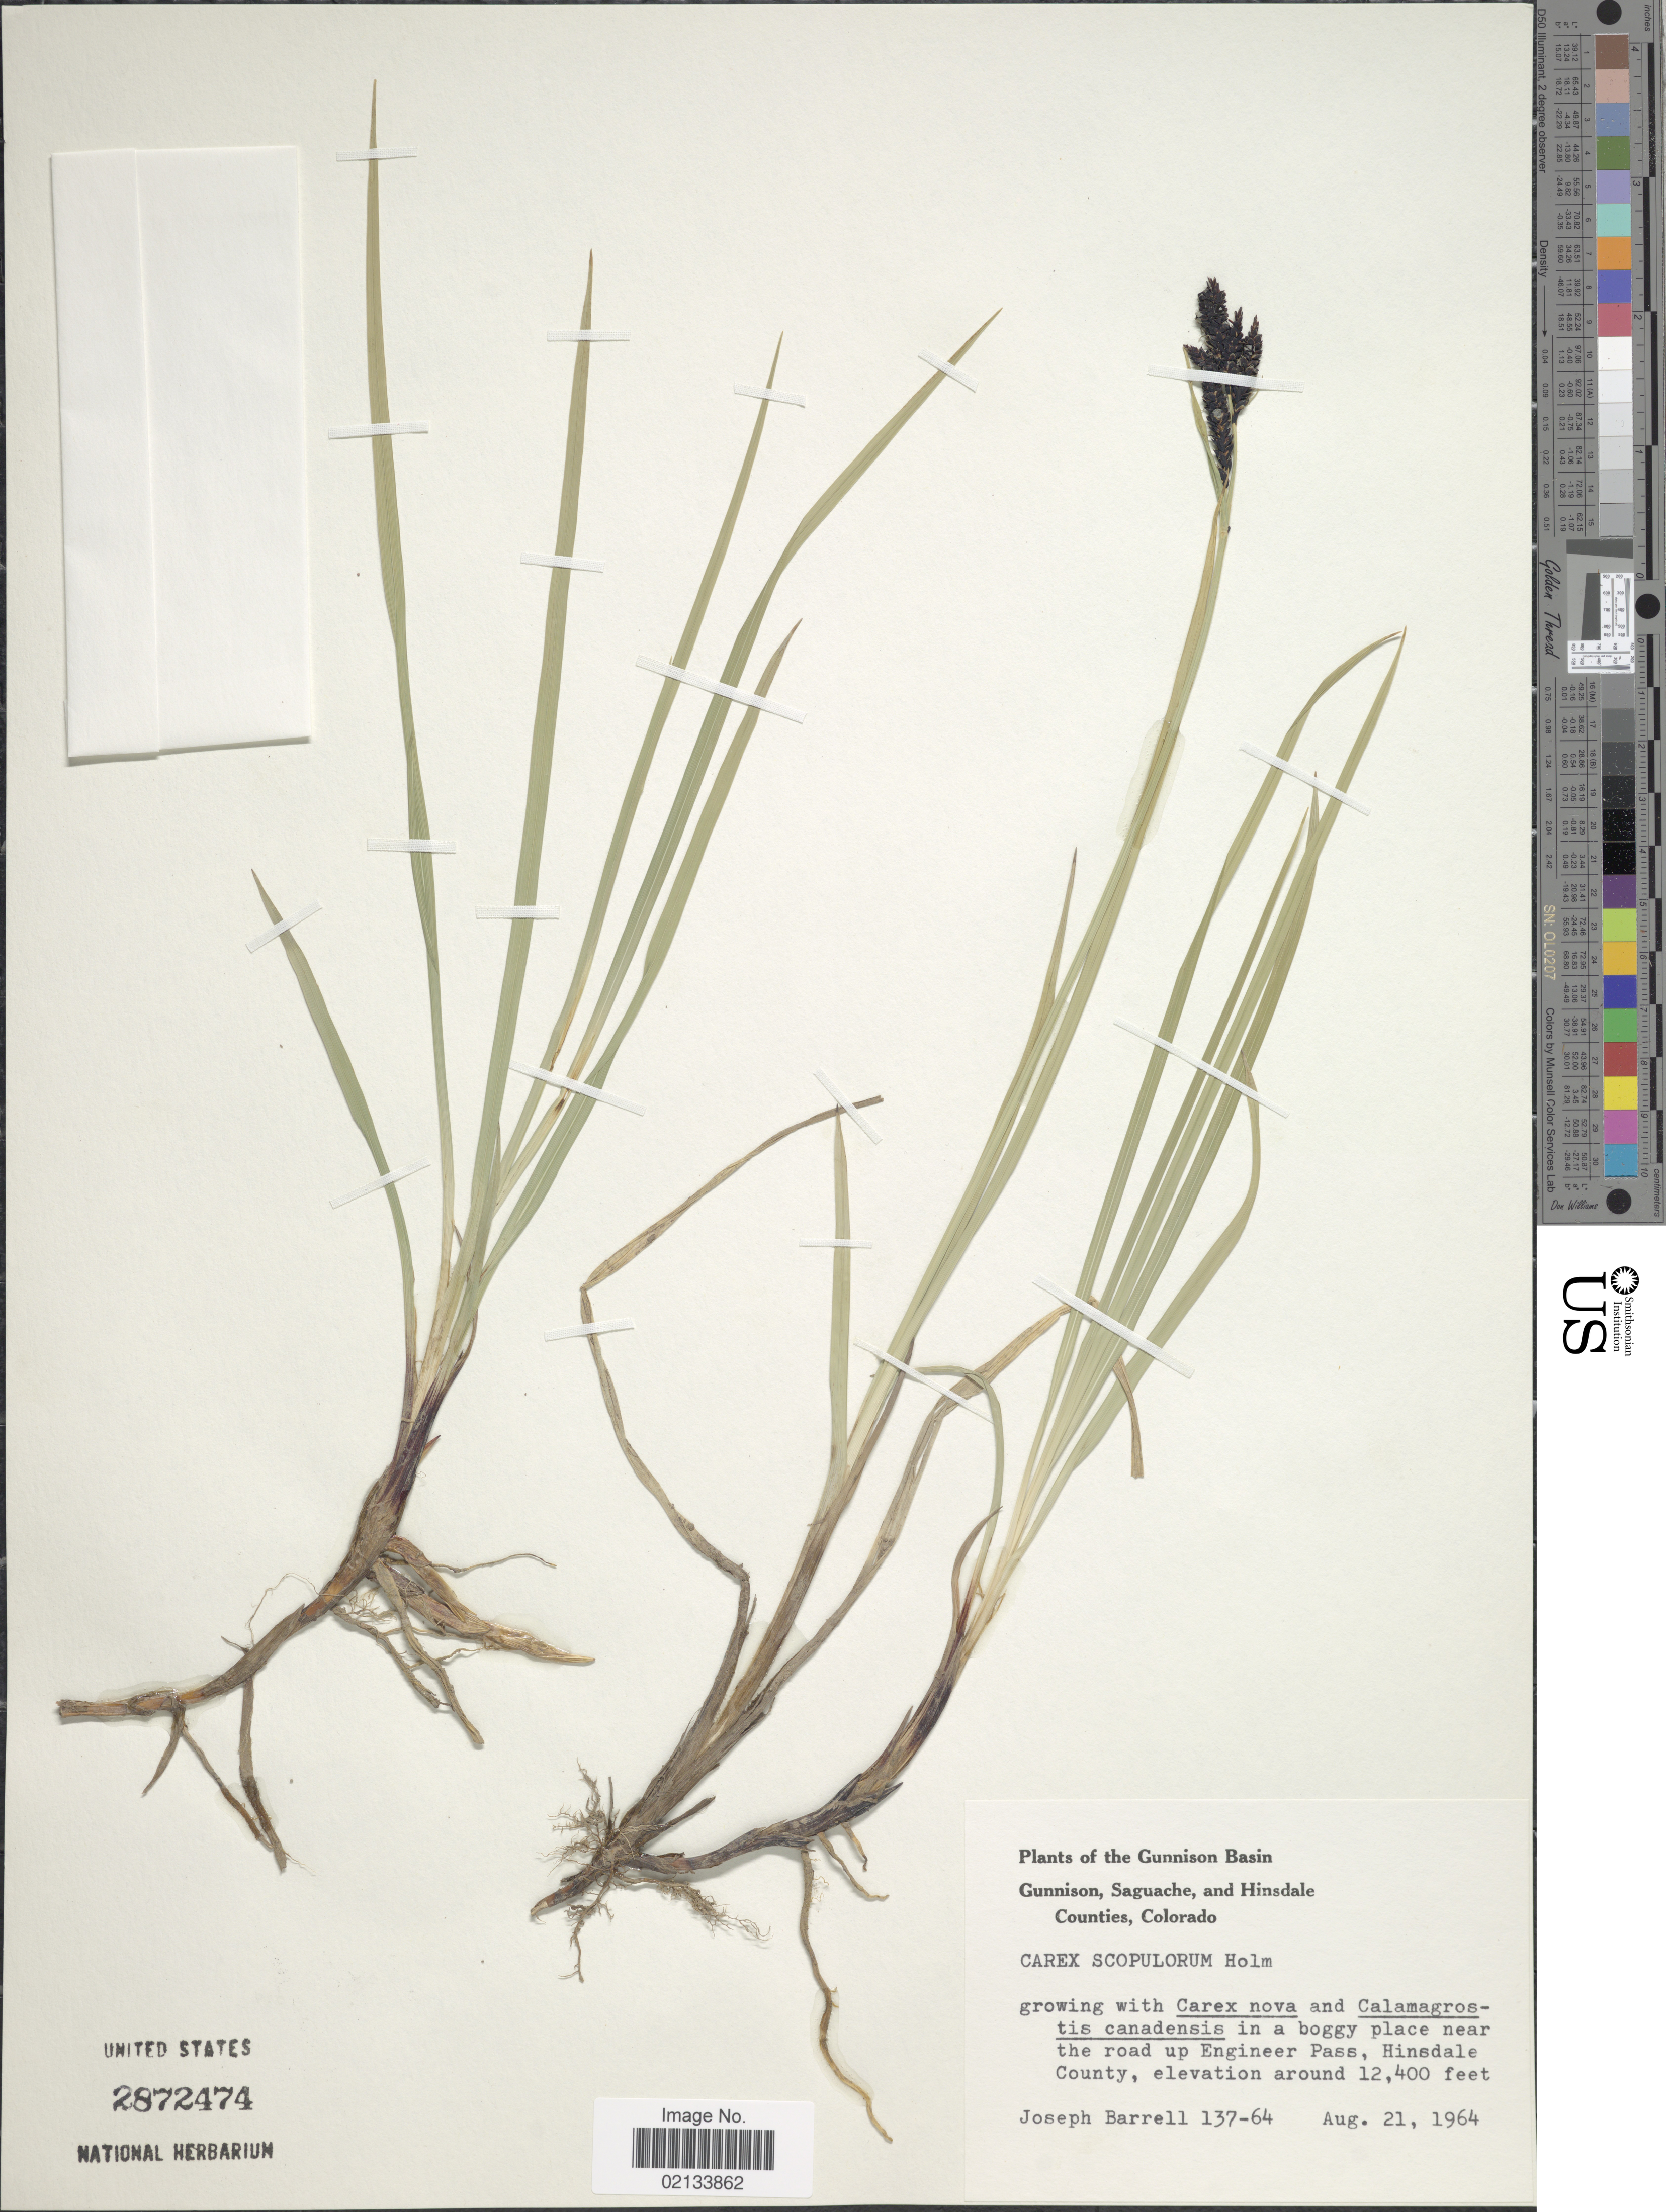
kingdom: Plantae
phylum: Tracheophyta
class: Liliopsida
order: Poales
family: Cyperaceae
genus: Carex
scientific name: Carex scopulorum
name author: Holm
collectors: J. Barrell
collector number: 137-64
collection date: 1964-08-21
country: United States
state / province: Colorado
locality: The Gunnison Basin, Gunnison, Saguache, and Hinsdale Counties, near the road up Engineer Pass, Hinsdale County.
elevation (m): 3780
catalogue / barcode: US 2872474